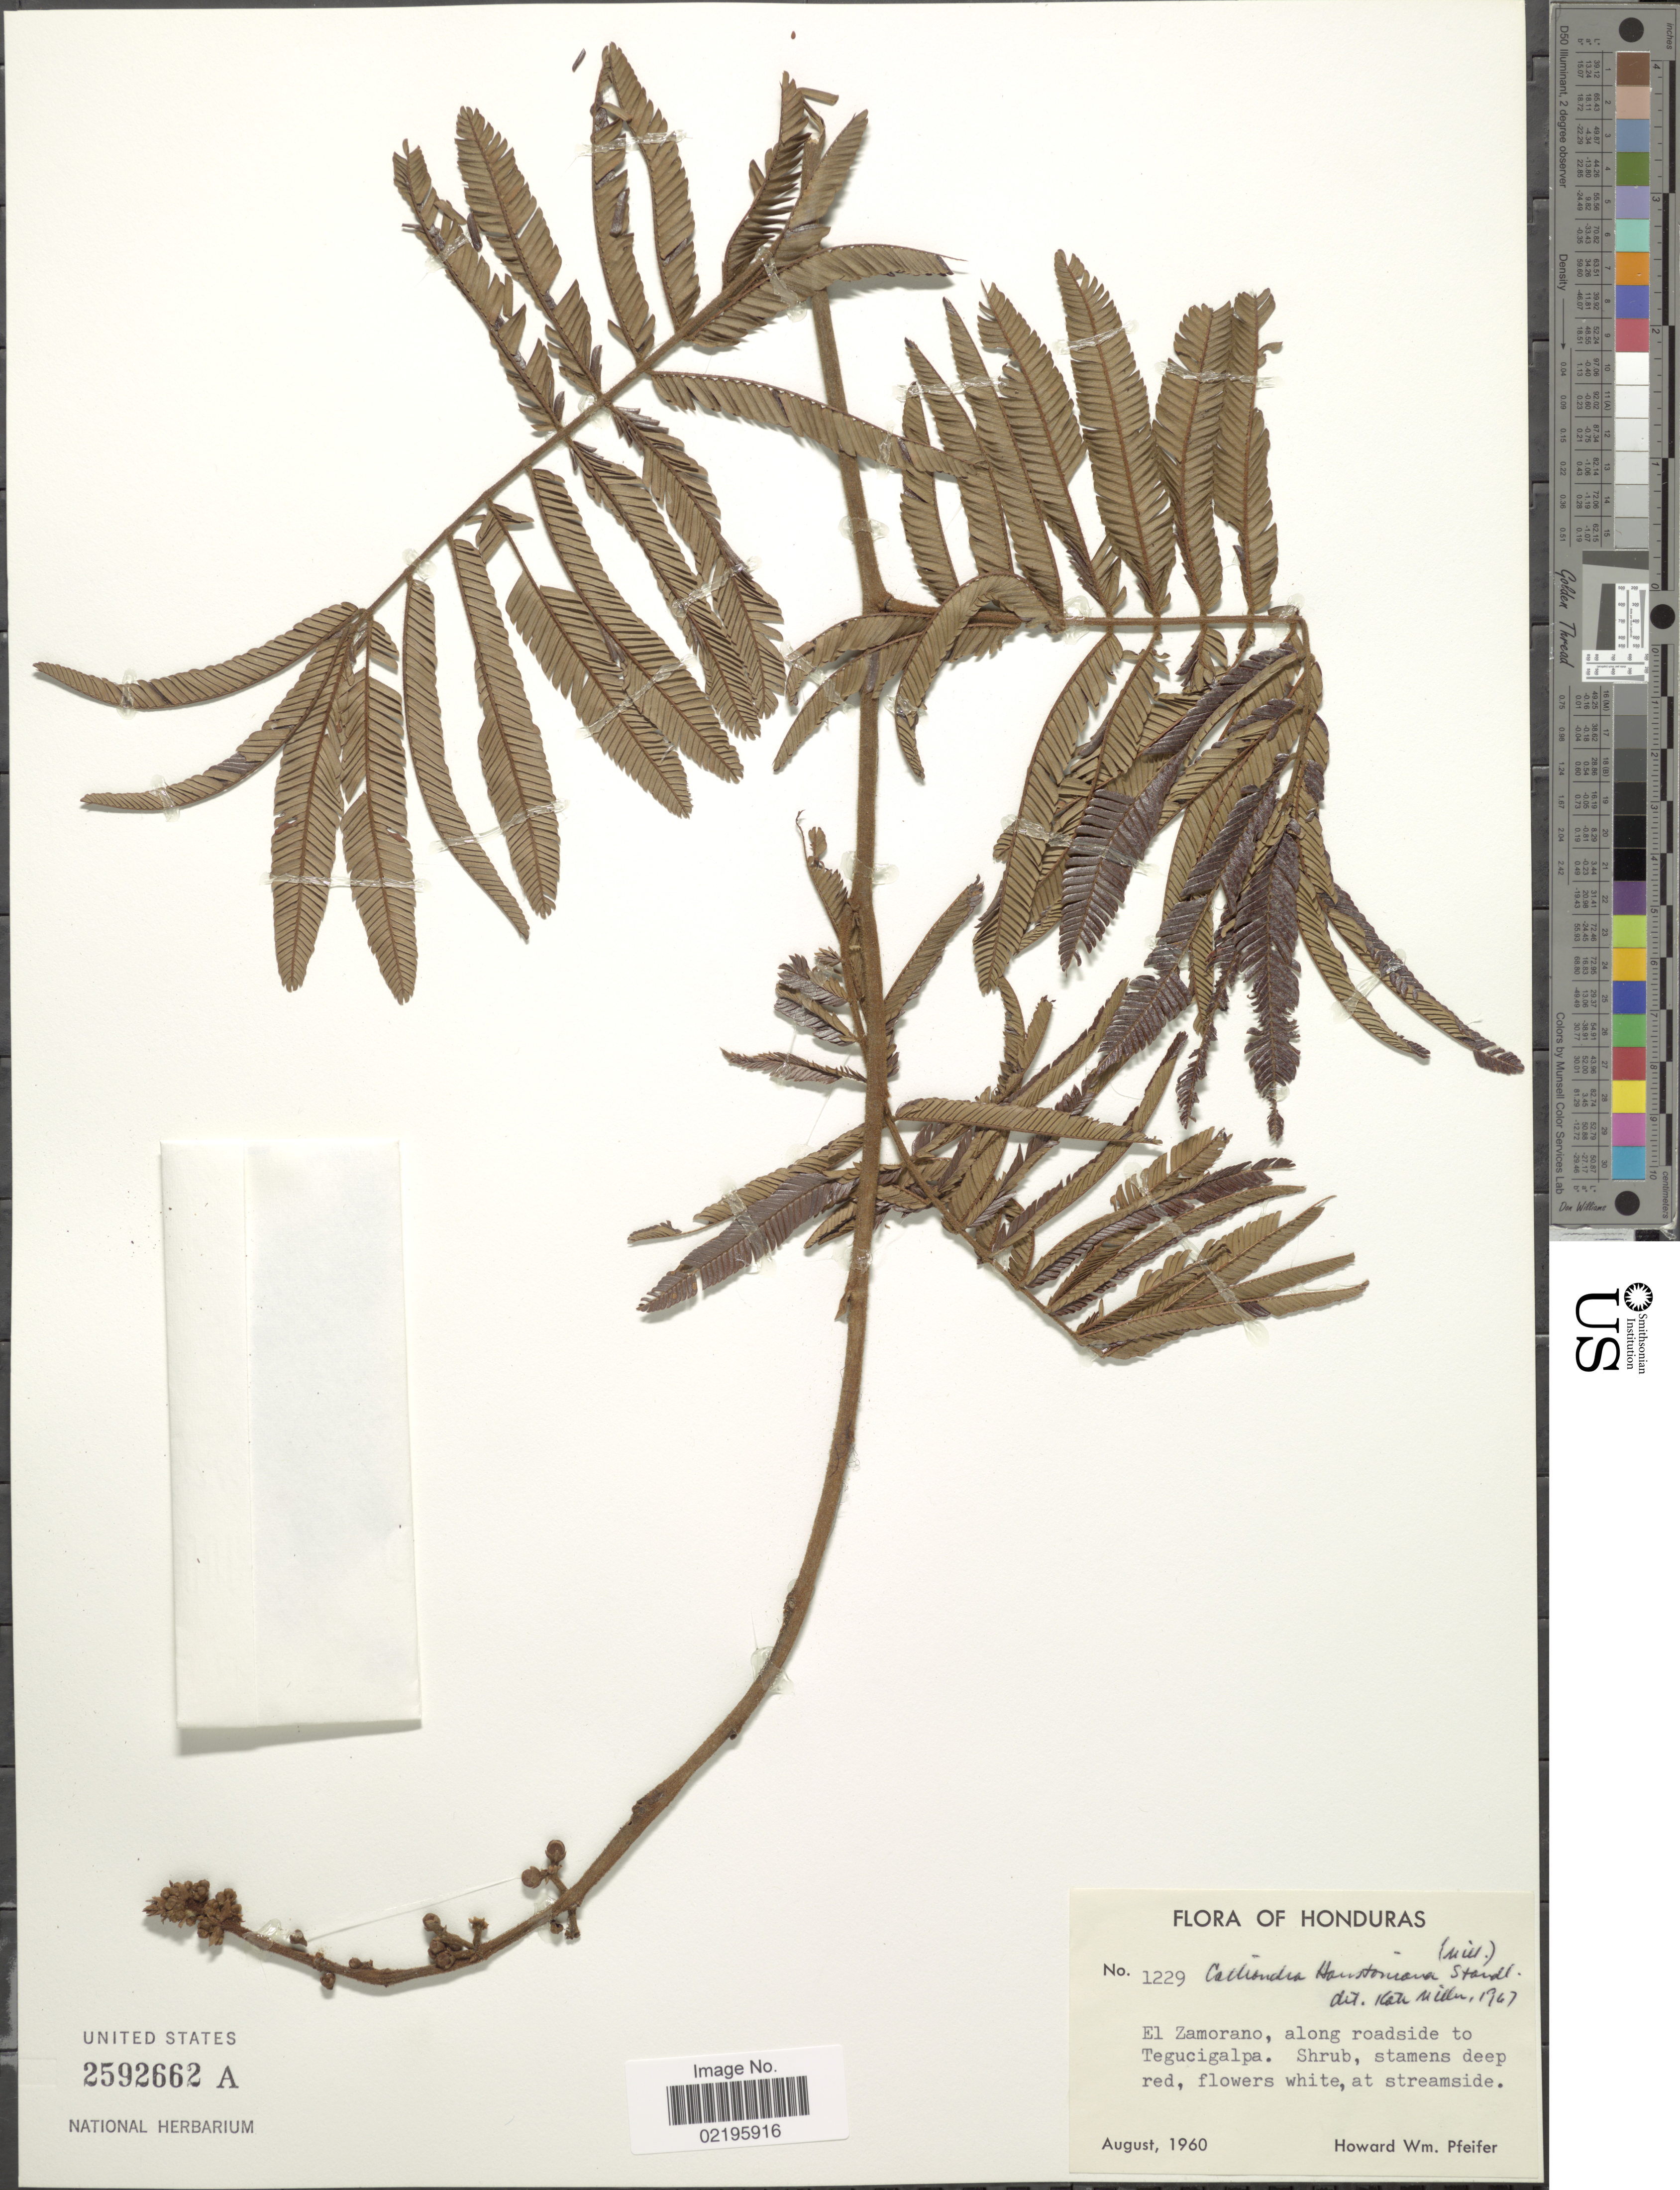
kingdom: Plantae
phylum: Tracheophyta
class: Magnoliopsida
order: Fabales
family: Fabaceae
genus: Calliandra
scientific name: Calliandra houstoniana var. houstoniana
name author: (Mill.) Standl.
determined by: Strong, Mark T., (BOT), Smithsonian Institution - National Museum of Natural History (UNITED STATES)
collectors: H. W. Pfeifer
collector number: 1229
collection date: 1960-08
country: Honduras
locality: El Zamorano, along roadside to Tegucigalpa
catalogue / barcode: US 2592662A